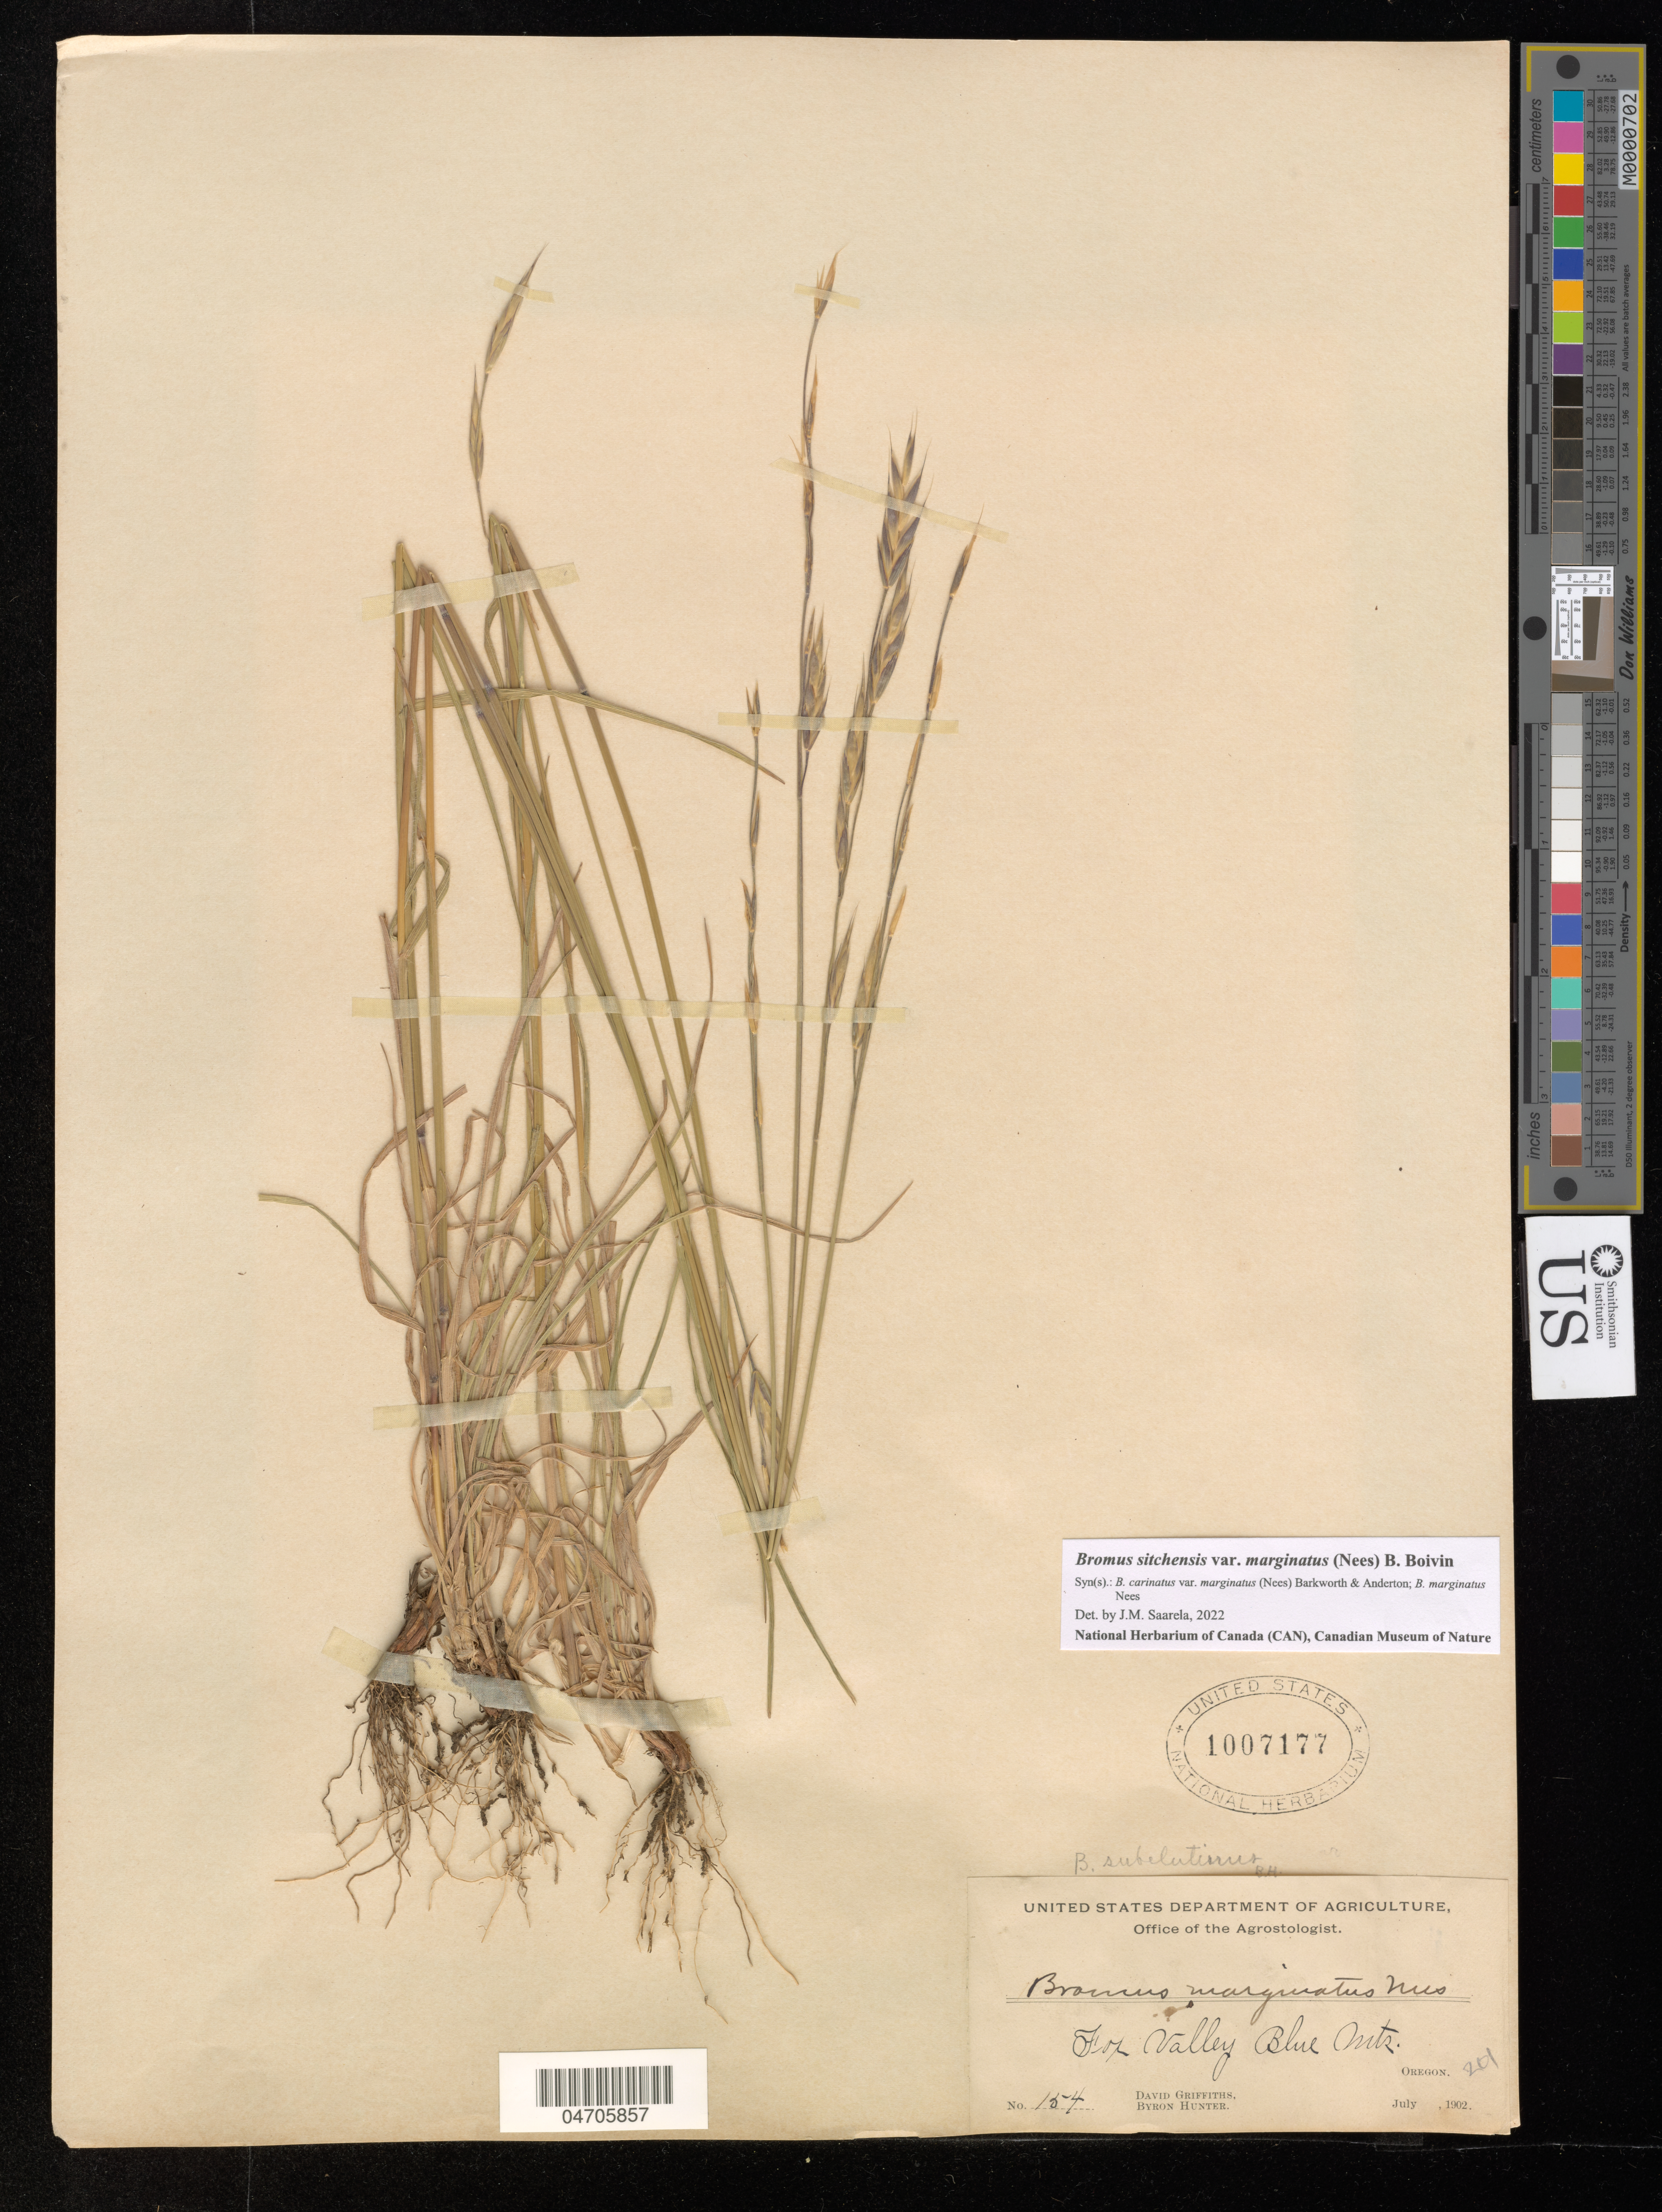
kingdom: Plantae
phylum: Tracheophyta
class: Liliopsida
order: Poales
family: Poaceae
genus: Bromus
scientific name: Bromus carinatus var. marginatus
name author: (Nees ex Steud.) Barkworth & Anderton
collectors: D. Griffiths & B. Hunter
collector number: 154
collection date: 1902-07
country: United States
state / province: Oregon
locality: Fox Valley Blue Mts.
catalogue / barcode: US 1007177